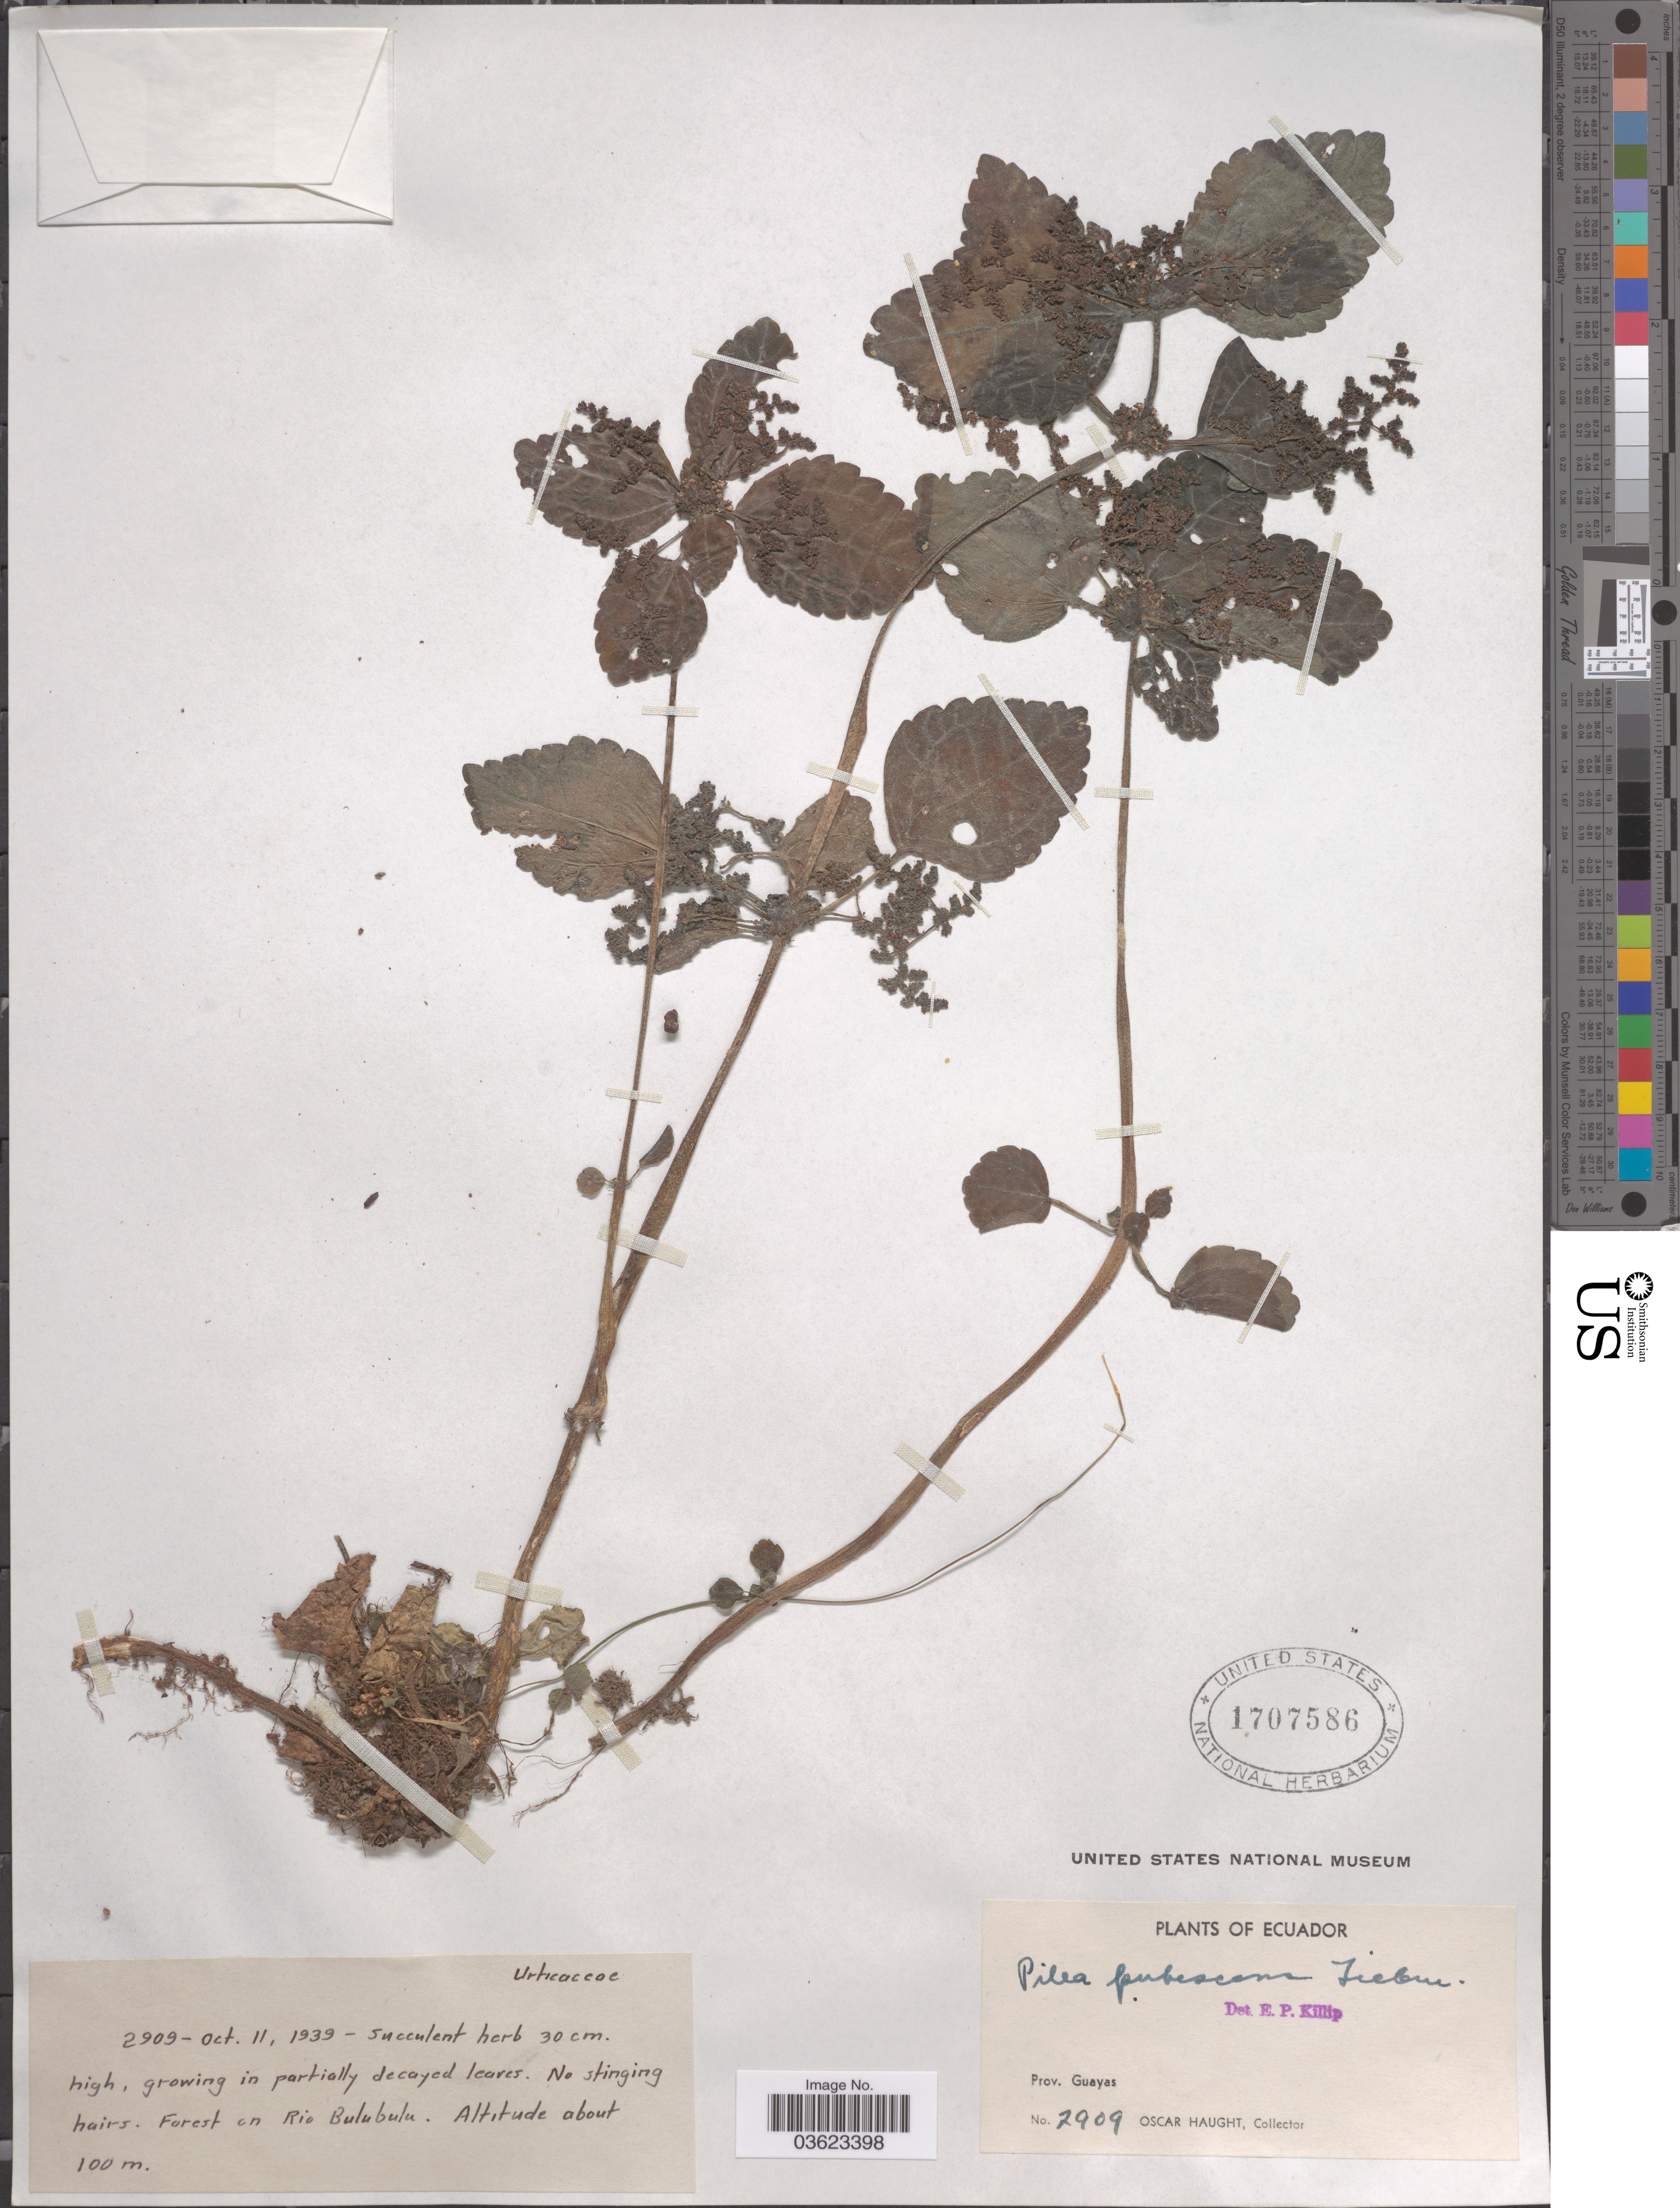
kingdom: Plantae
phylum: Tracheophyta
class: Magnoliopsida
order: Rosales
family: Urticaceae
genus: Pilea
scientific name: Pilea pubescens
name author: Liebm.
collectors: O. L. Haught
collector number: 2909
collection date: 1939-10-11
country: Ecuador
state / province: Guayas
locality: Forest on Rio Bulubulu.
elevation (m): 100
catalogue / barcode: US 1707586